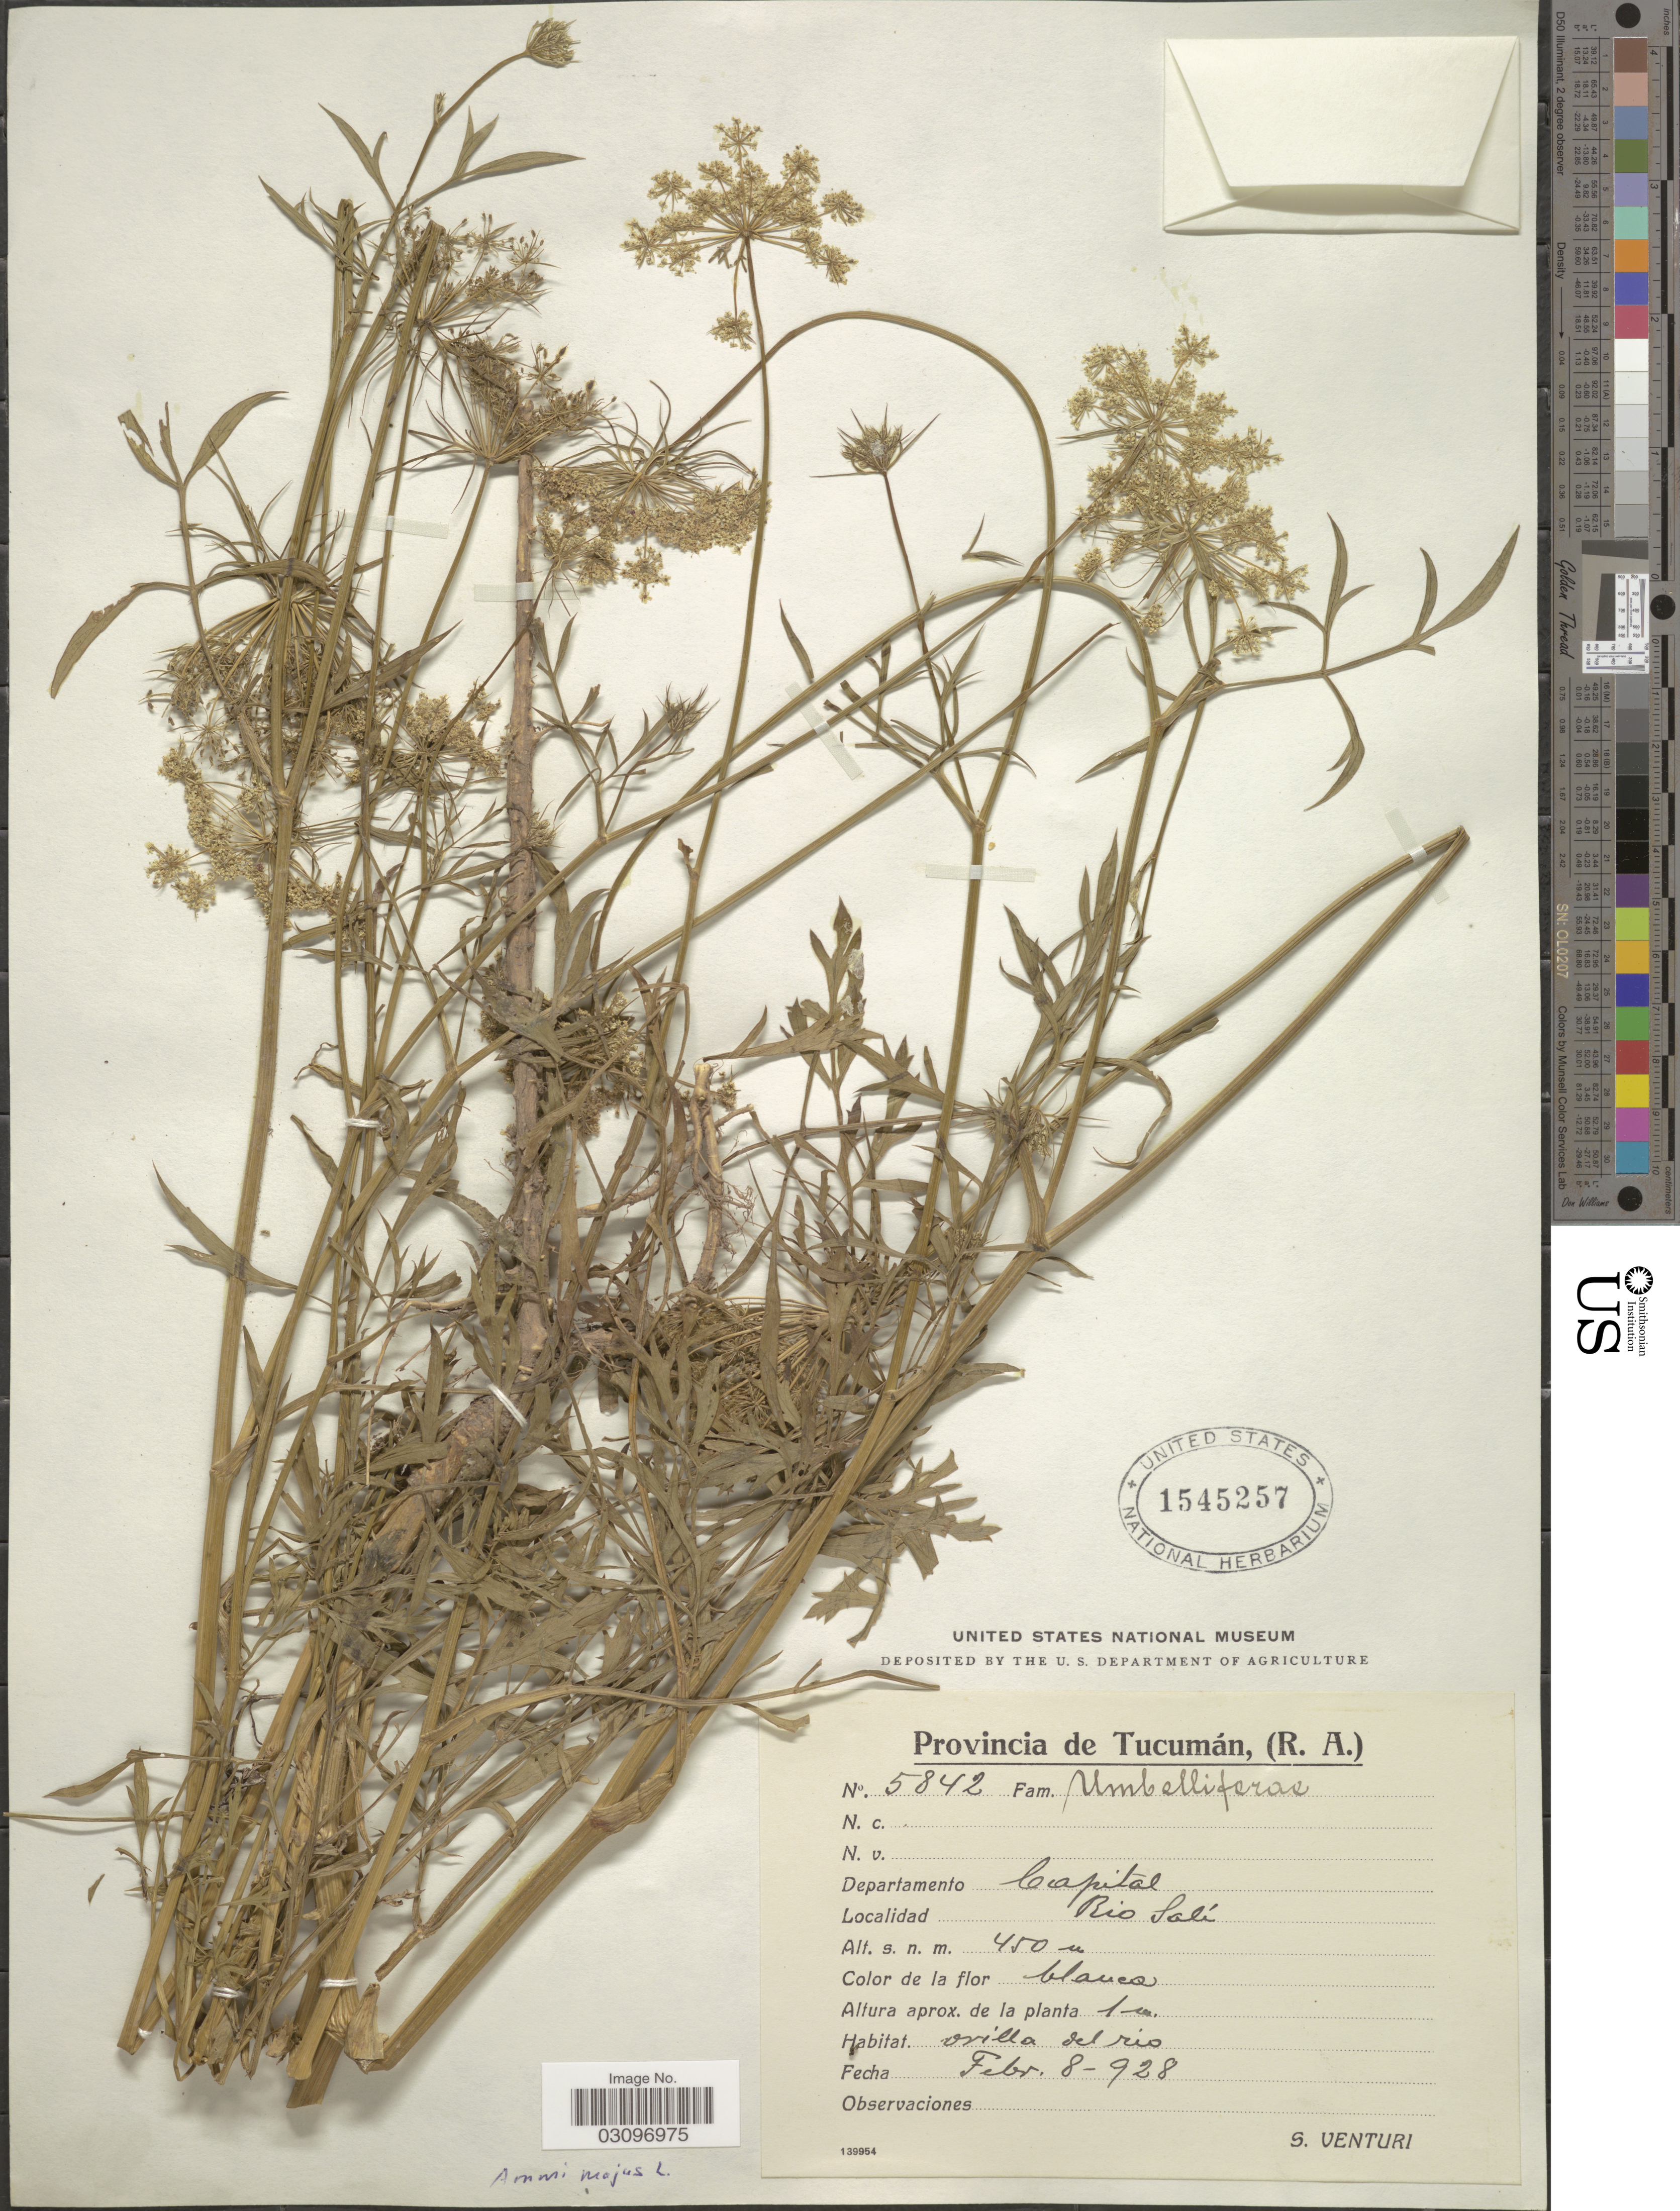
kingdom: Plantae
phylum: Tracheophyta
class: Magnoliopsida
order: Apiales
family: Apiaceae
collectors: S. Venturi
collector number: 5842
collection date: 1928-02-08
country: Argentina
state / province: Tucuman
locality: Departamento Capital. Rio Salí.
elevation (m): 450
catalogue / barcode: US 1545257